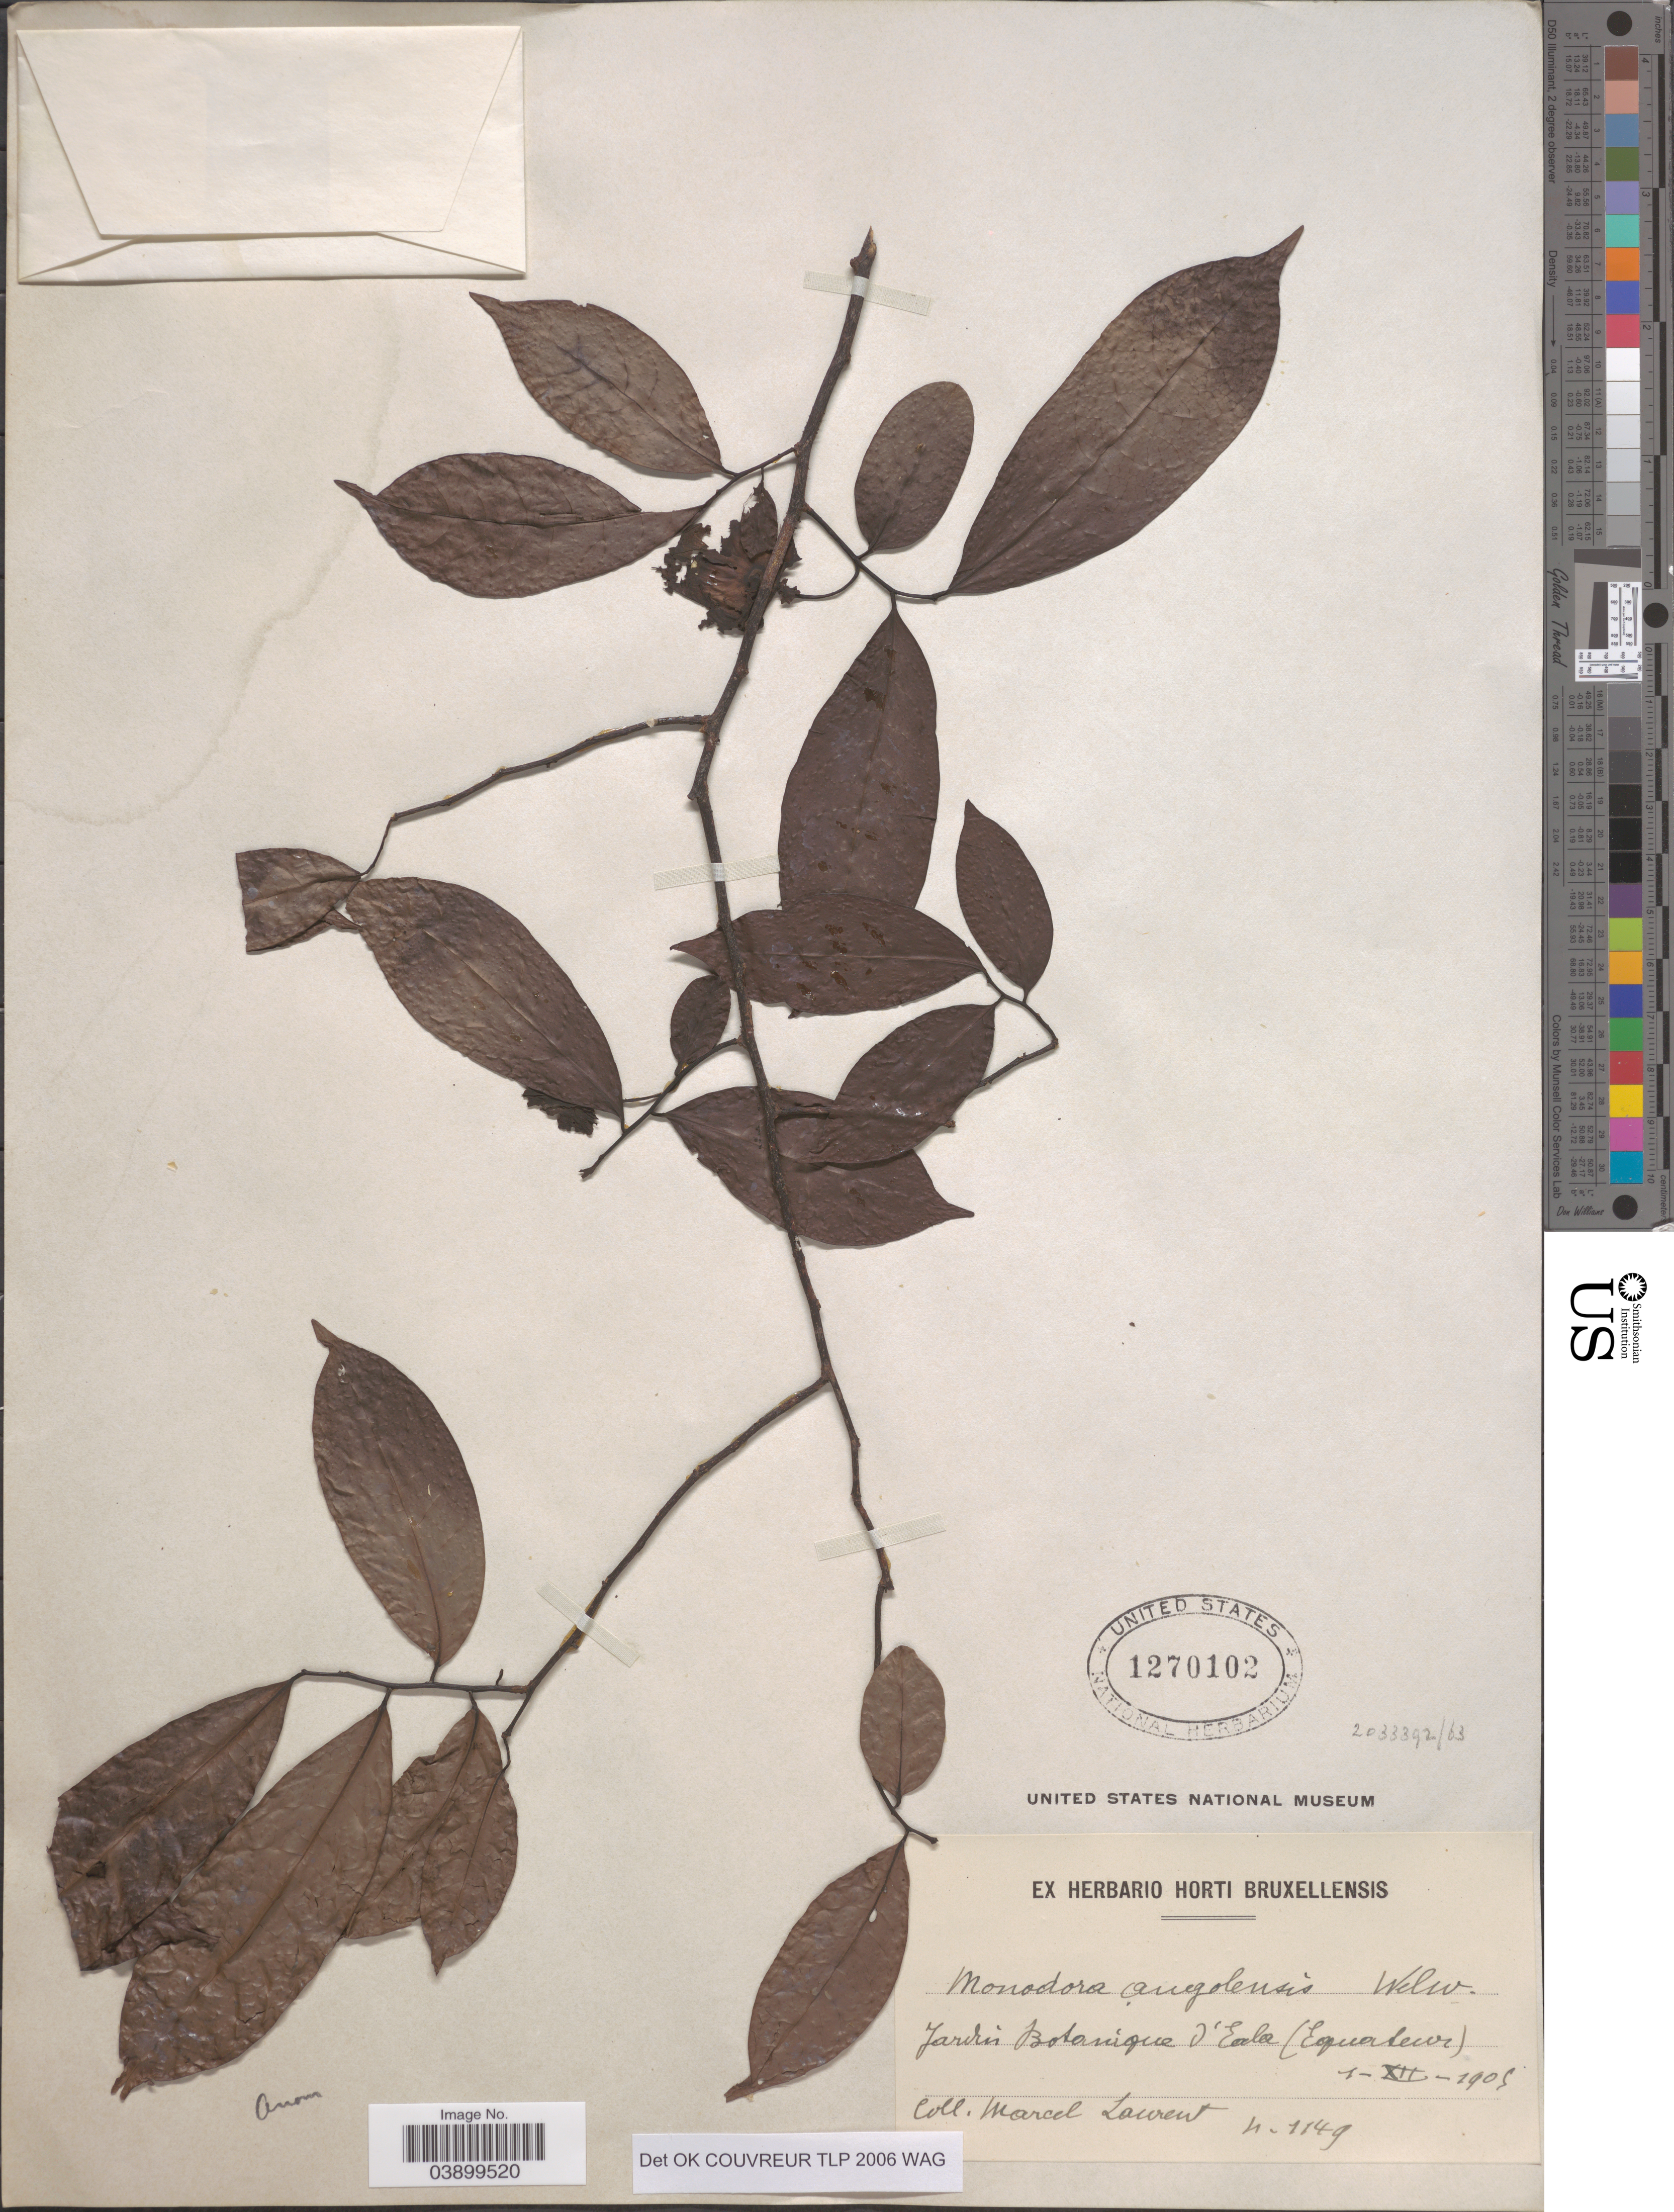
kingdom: Plantae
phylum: Tracheophyta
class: Magnoliopsida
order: Magnoliales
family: Annonaceae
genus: Monodora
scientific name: Monodora angolensis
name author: Welw.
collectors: M. Laurent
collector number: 1149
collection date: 1909-12-01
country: Congo, Democratic Republic of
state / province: Equateur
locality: Jardin Botanique d'Eala.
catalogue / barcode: US 1270102